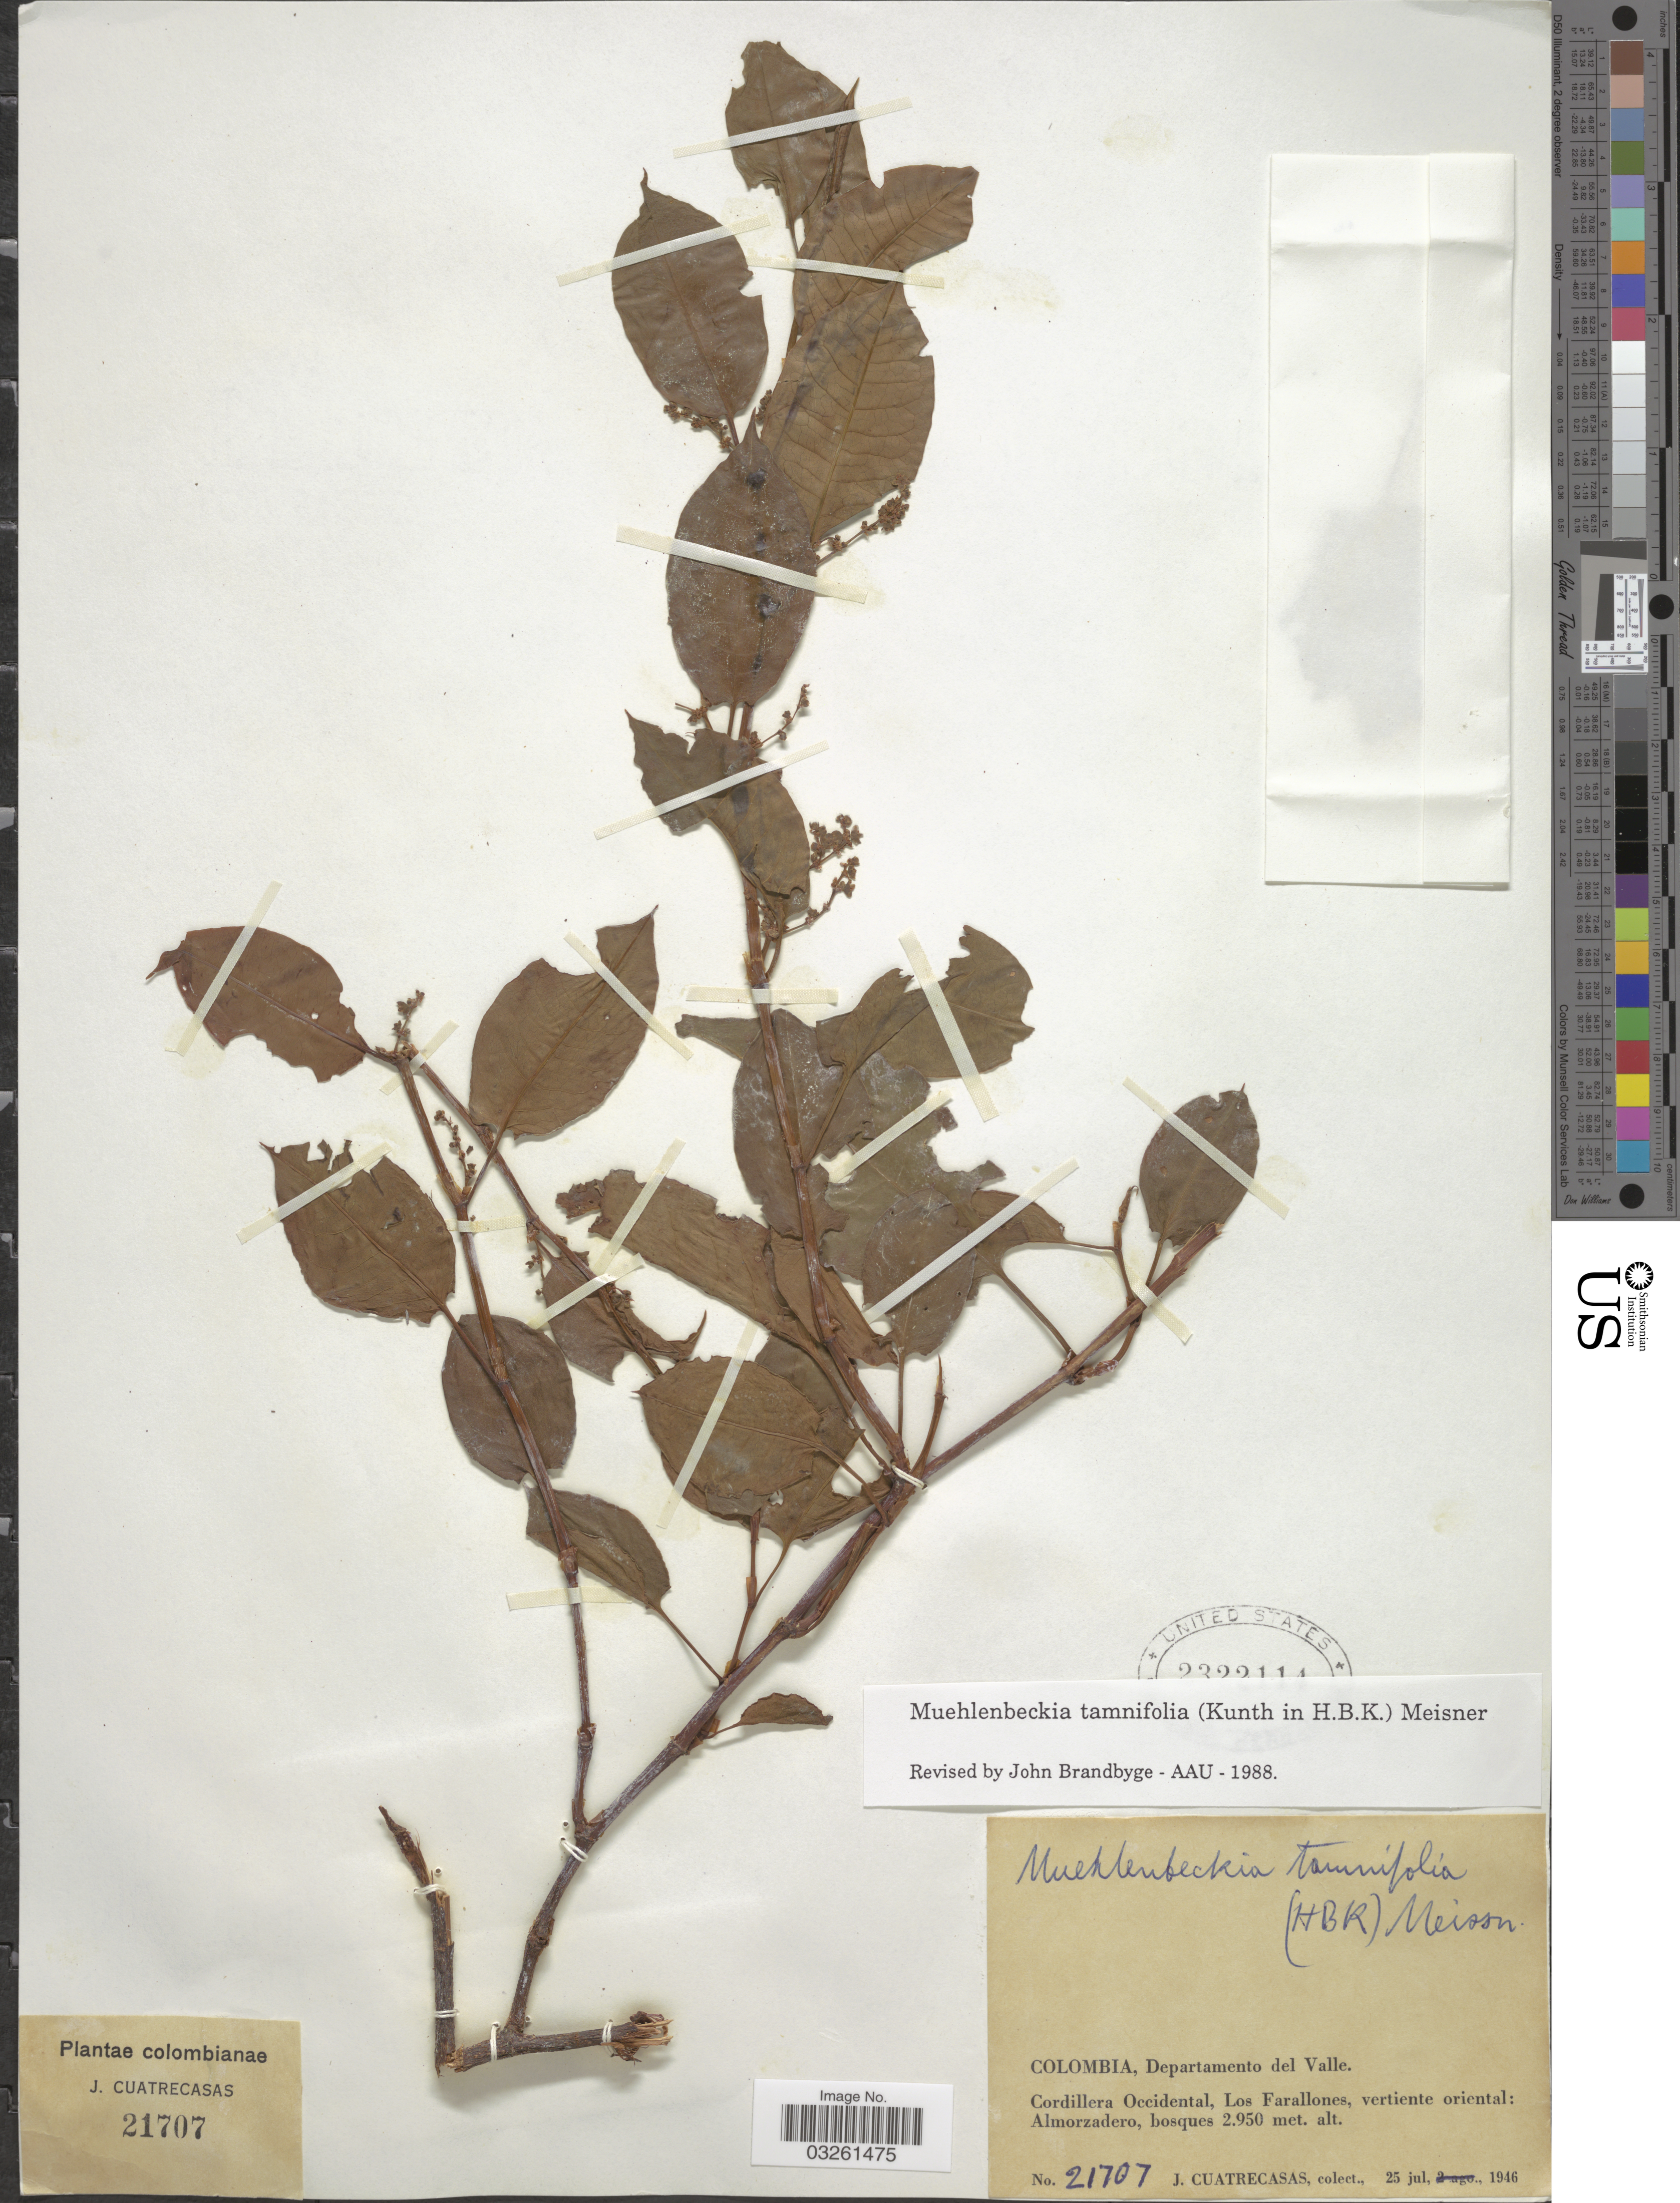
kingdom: Plantae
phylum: Tracheophyta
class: Magnoliopsida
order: Caryophyllales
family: Polygonaceae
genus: Muehlenbeckia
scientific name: Muehlenbeckia tamnifolia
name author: (Kunth) Meisn.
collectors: J. Cuatrecasas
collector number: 21707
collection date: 1946-07-25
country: Colombia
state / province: Valle del Cauca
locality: Departamento del Valle. Cordillera Occidental, Los Farallones, vertiente oriental: Almorzadero.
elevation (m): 2950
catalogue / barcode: US 2322114